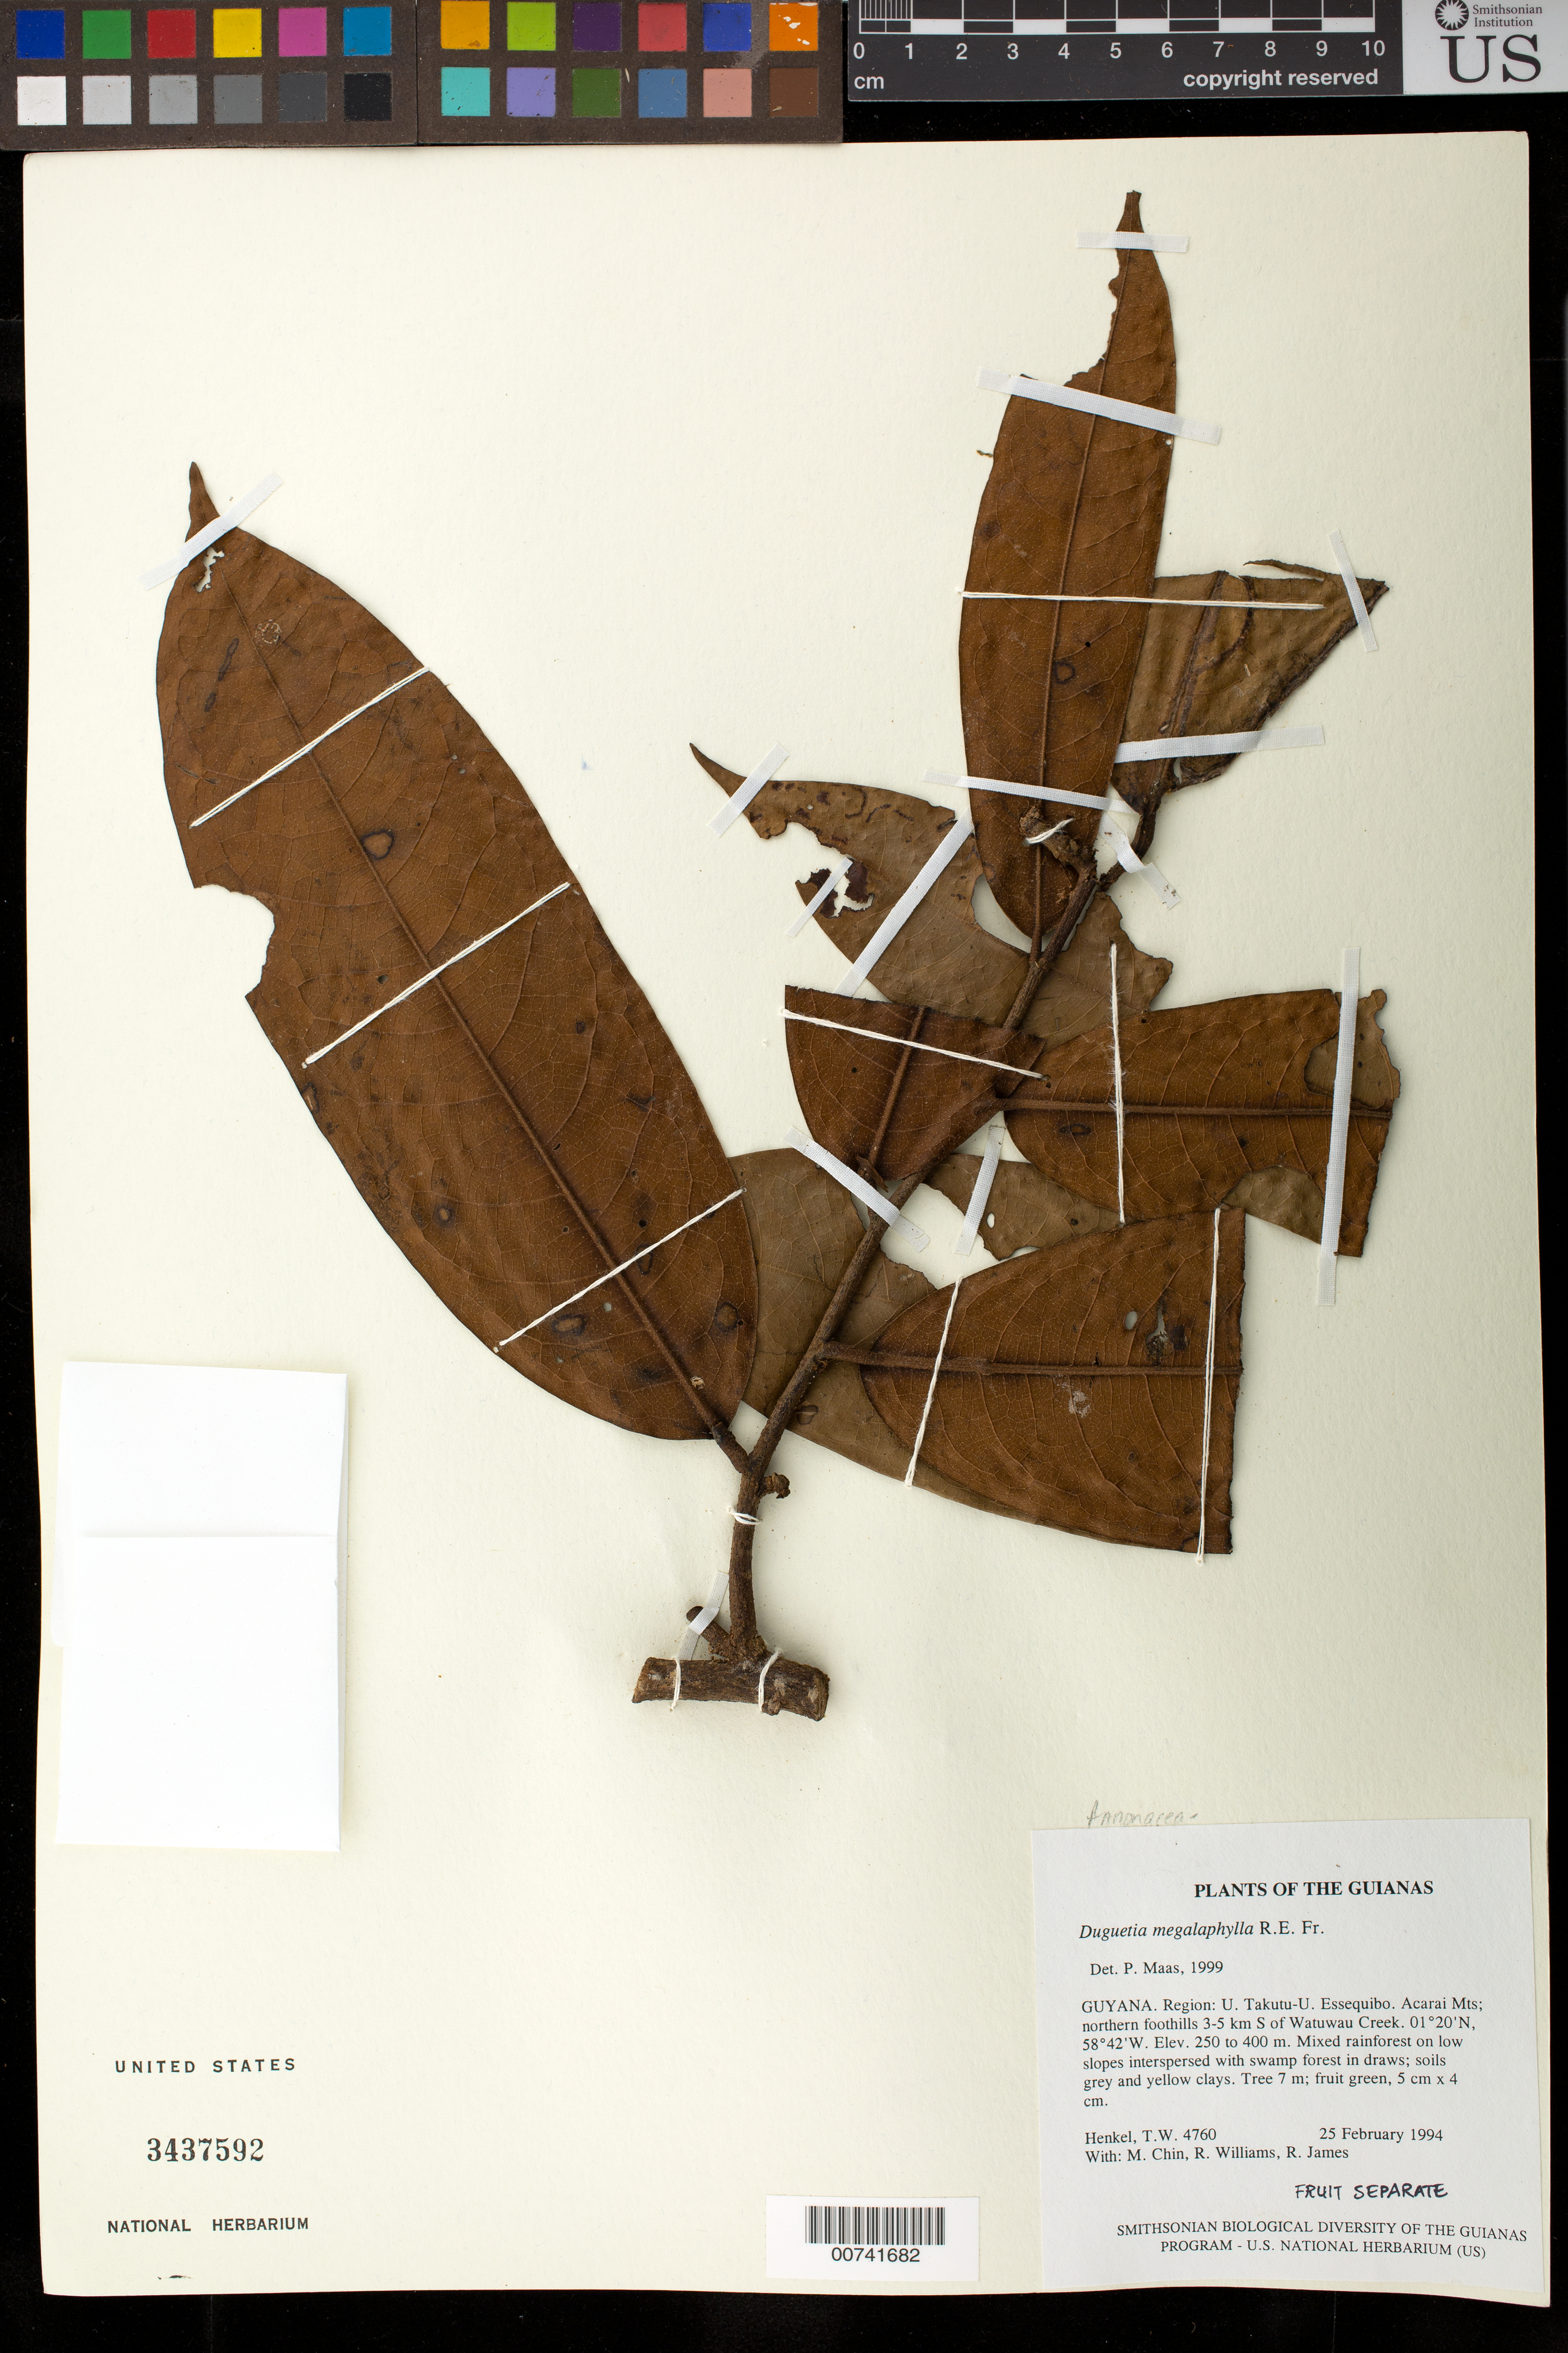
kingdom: Plantae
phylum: Tracheophyta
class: Magnoliopsida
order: Magnoliales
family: Annonaceae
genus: Duguetia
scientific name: Duguetia megalophylla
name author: R.E. Fr.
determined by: Maas, Paul J. M.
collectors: T. Henkel, M. Chin, R. Williams & R. James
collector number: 4760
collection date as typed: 25 February 1994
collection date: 1994-02-25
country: Guyana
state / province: U. Takutu-U. Essequibo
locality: Acarai Mts; northern foothills 3-5 km S of Watuwau Creek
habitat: Mixed rainforest on low slopes interspersed with swamp forest in draws; soils grey and yellow clays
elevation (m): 250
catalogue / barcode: US 3437592